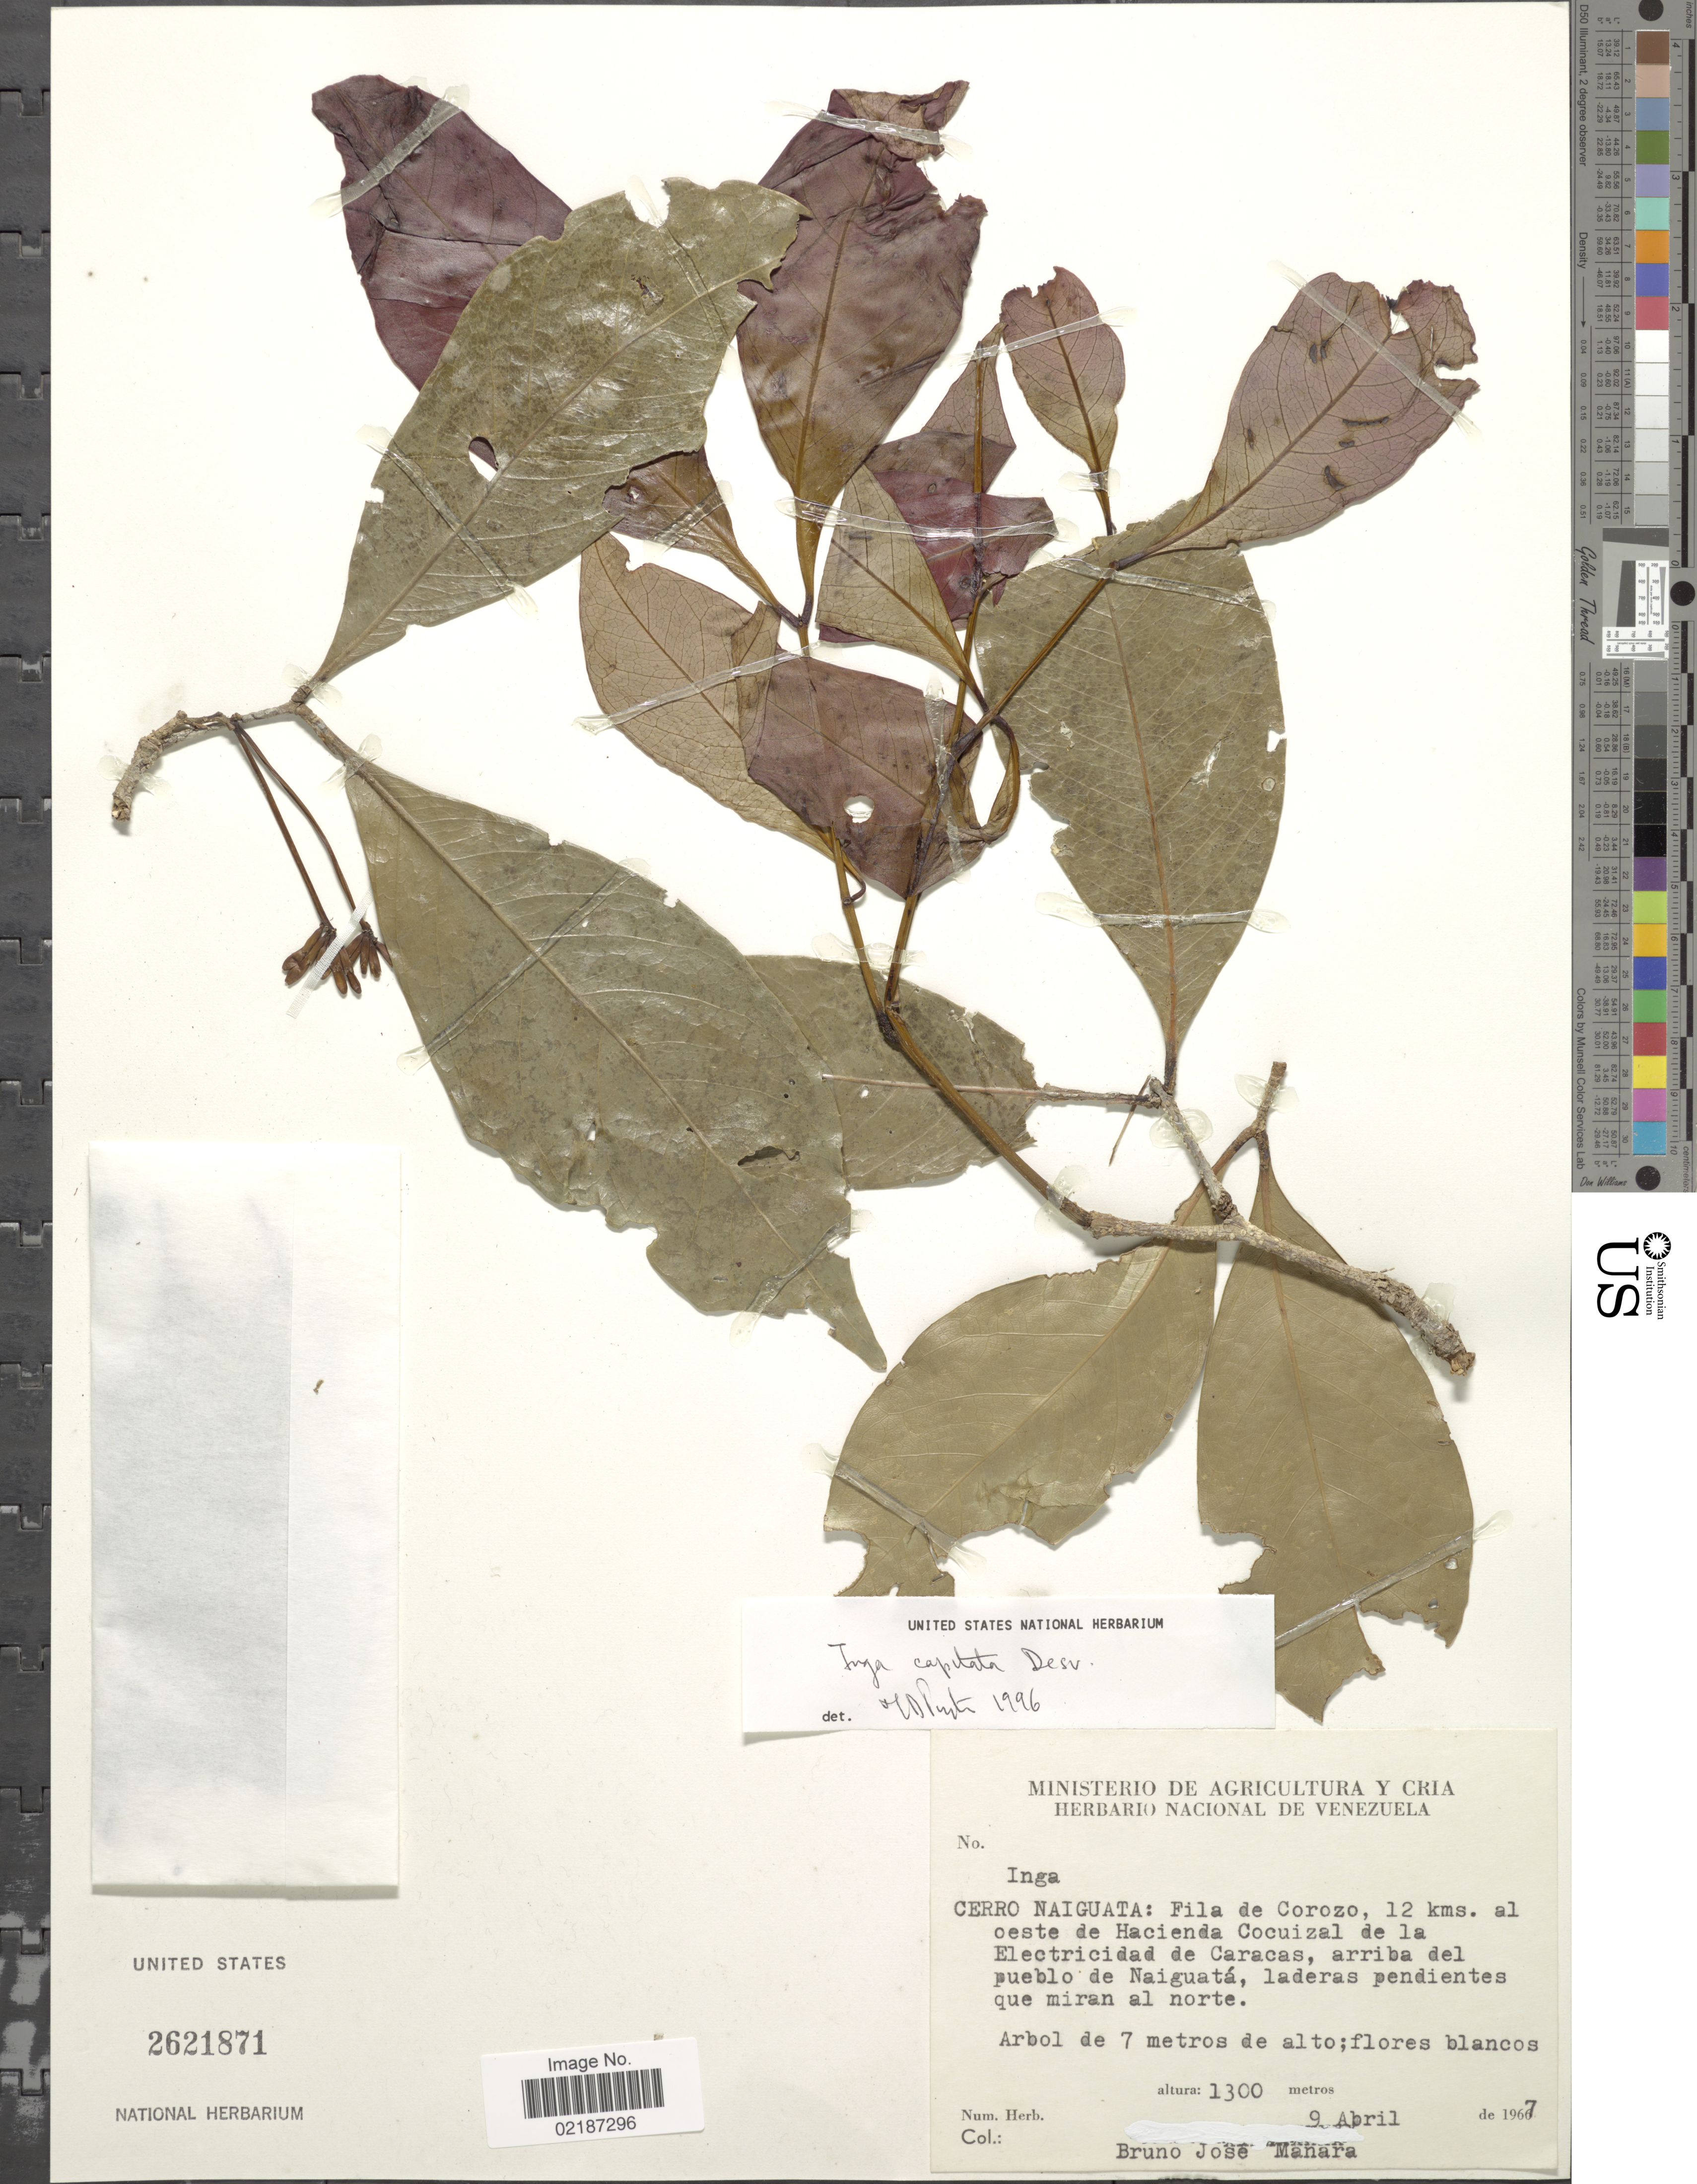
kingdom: Plantae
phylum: Tracheophyta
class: Magnoliopsida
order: Fabales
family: Fabaceae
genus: Inga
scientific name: Inga capitata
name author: Desv.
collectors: B. Manara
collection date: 1967-04-09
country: Venezuela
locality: Cerro Naiguata: Fila de Corozo, 12 kms. al oeste de Hacienda Cocuizal de la Electricidad de Caracas, arriba del pueblo de Naiguatá, laderas pendientes que miran al norte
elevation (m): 1300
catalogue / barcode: US 2621871